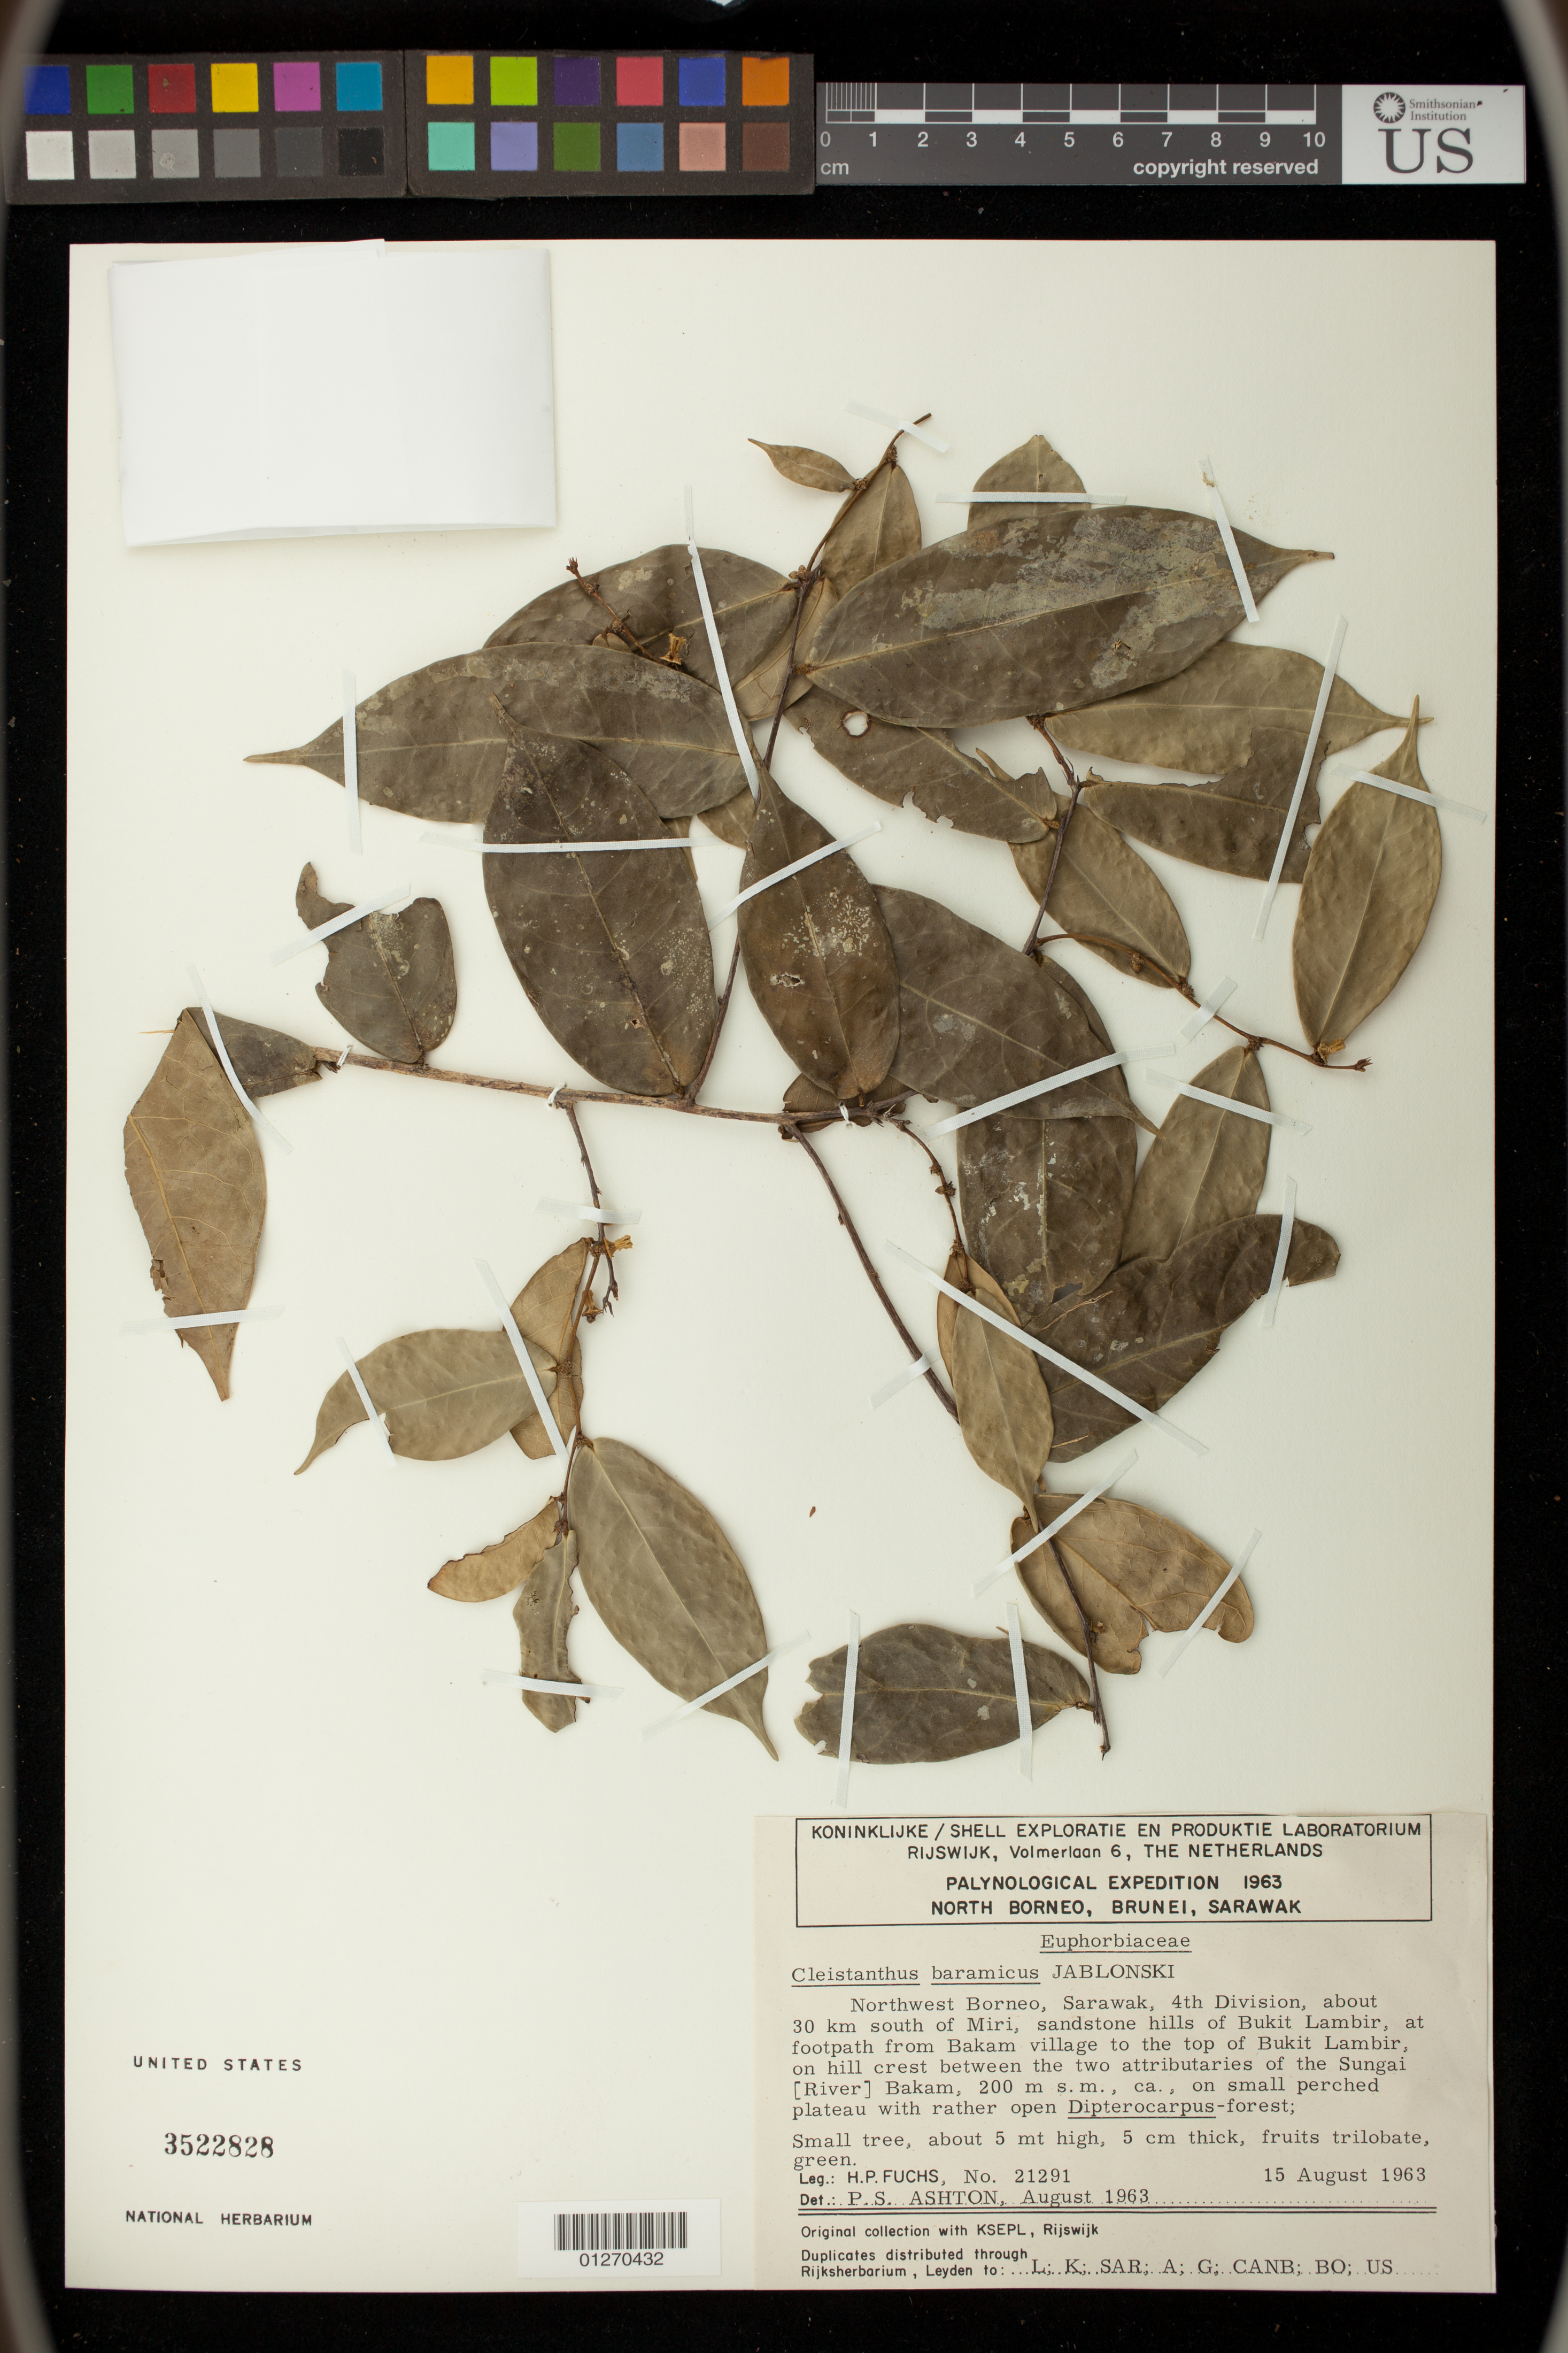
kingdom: Plantae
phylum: Tracheophyta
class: Magnoliopsida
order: Malpighiales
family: Phyllanthaceae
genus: Cleistanthus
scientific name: Cleistanthus baramicus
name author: Jabl.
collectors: H. P. Fuchs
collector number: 21291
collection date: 1963-08-15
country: Malaysia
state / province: Sarawak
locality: Northwest Borneo, 4th Division, about 30 km south of Miri, sandstone hills of Bukit Lambir, at footpath from Bakam village to the top of Bukit Lambir, on hill crest between the two attributaries of the Sungai [River] Bakam.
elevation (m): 200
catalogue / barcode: US 3522828